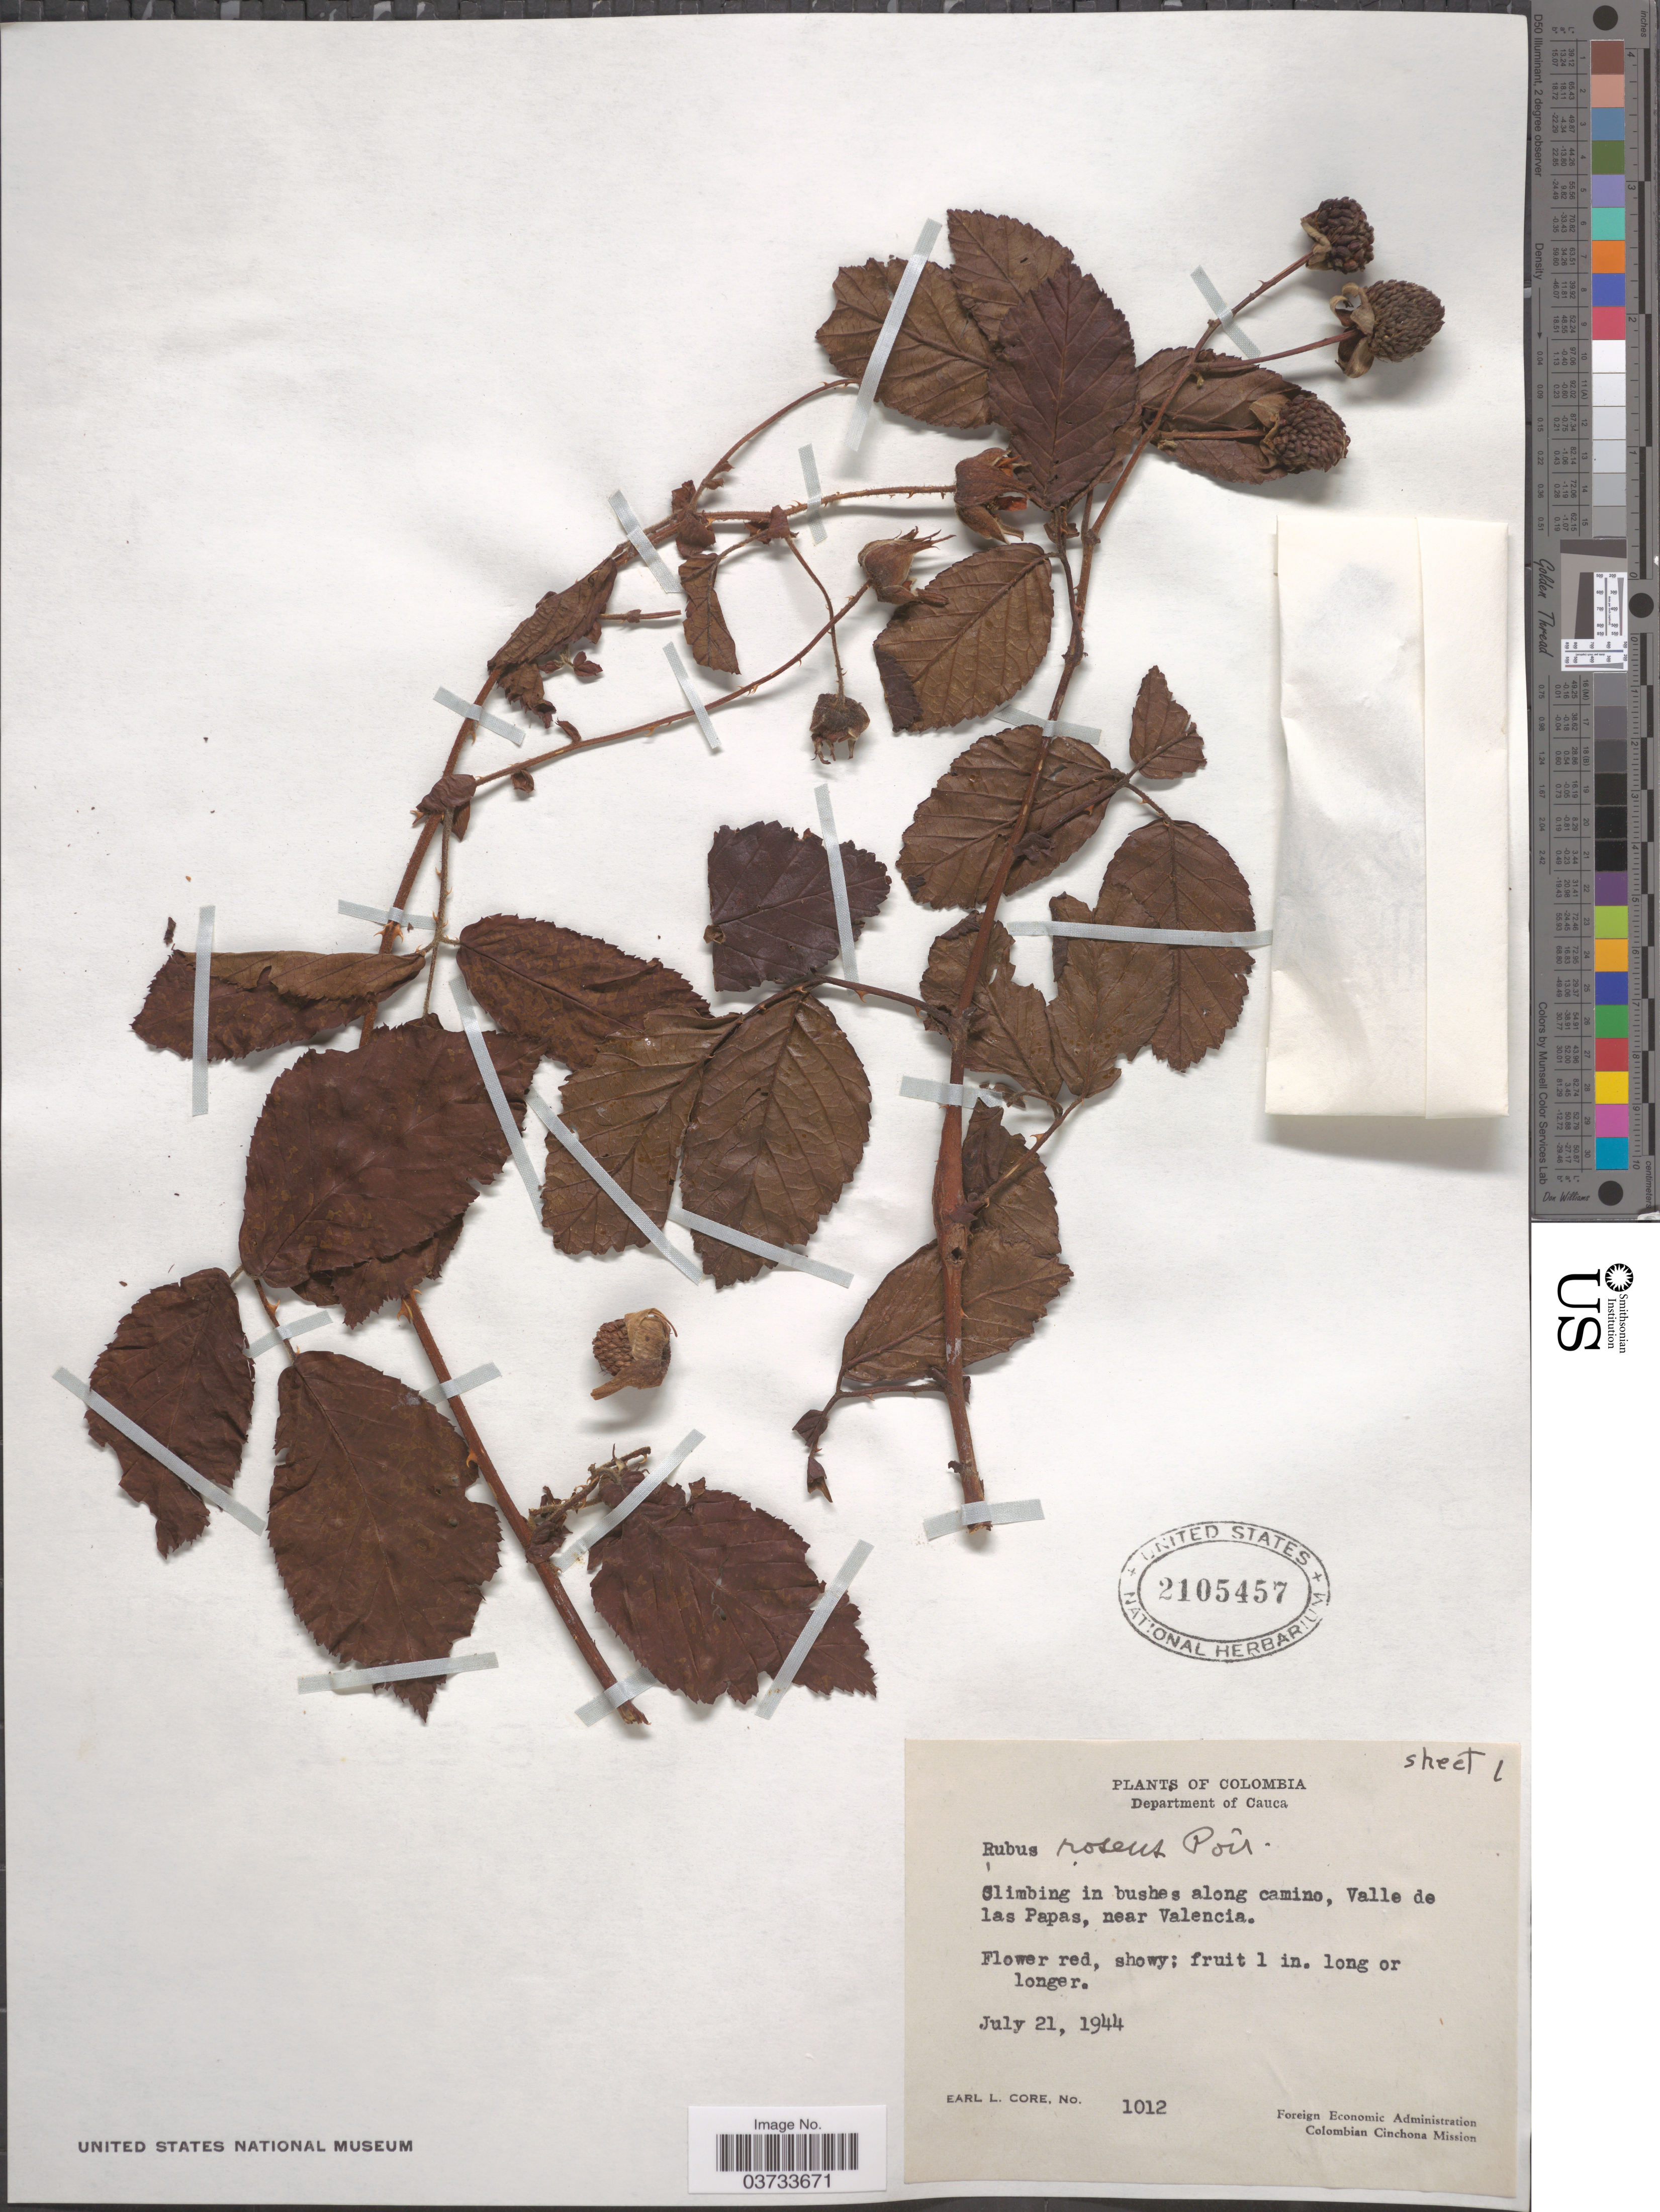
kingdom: Plantae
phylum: Tracheophyta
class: Magnoliopsida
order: Rosales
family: Rosaceae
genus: Rubus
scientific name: Rubus roseus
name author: Poir.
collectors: E. L. Core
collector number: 1012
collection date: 1944-07-21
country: Colombia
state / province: Cauca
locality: Department of Cauca. Along camino, Valle de las Papas, near Valencia.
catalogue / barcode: US 2105457